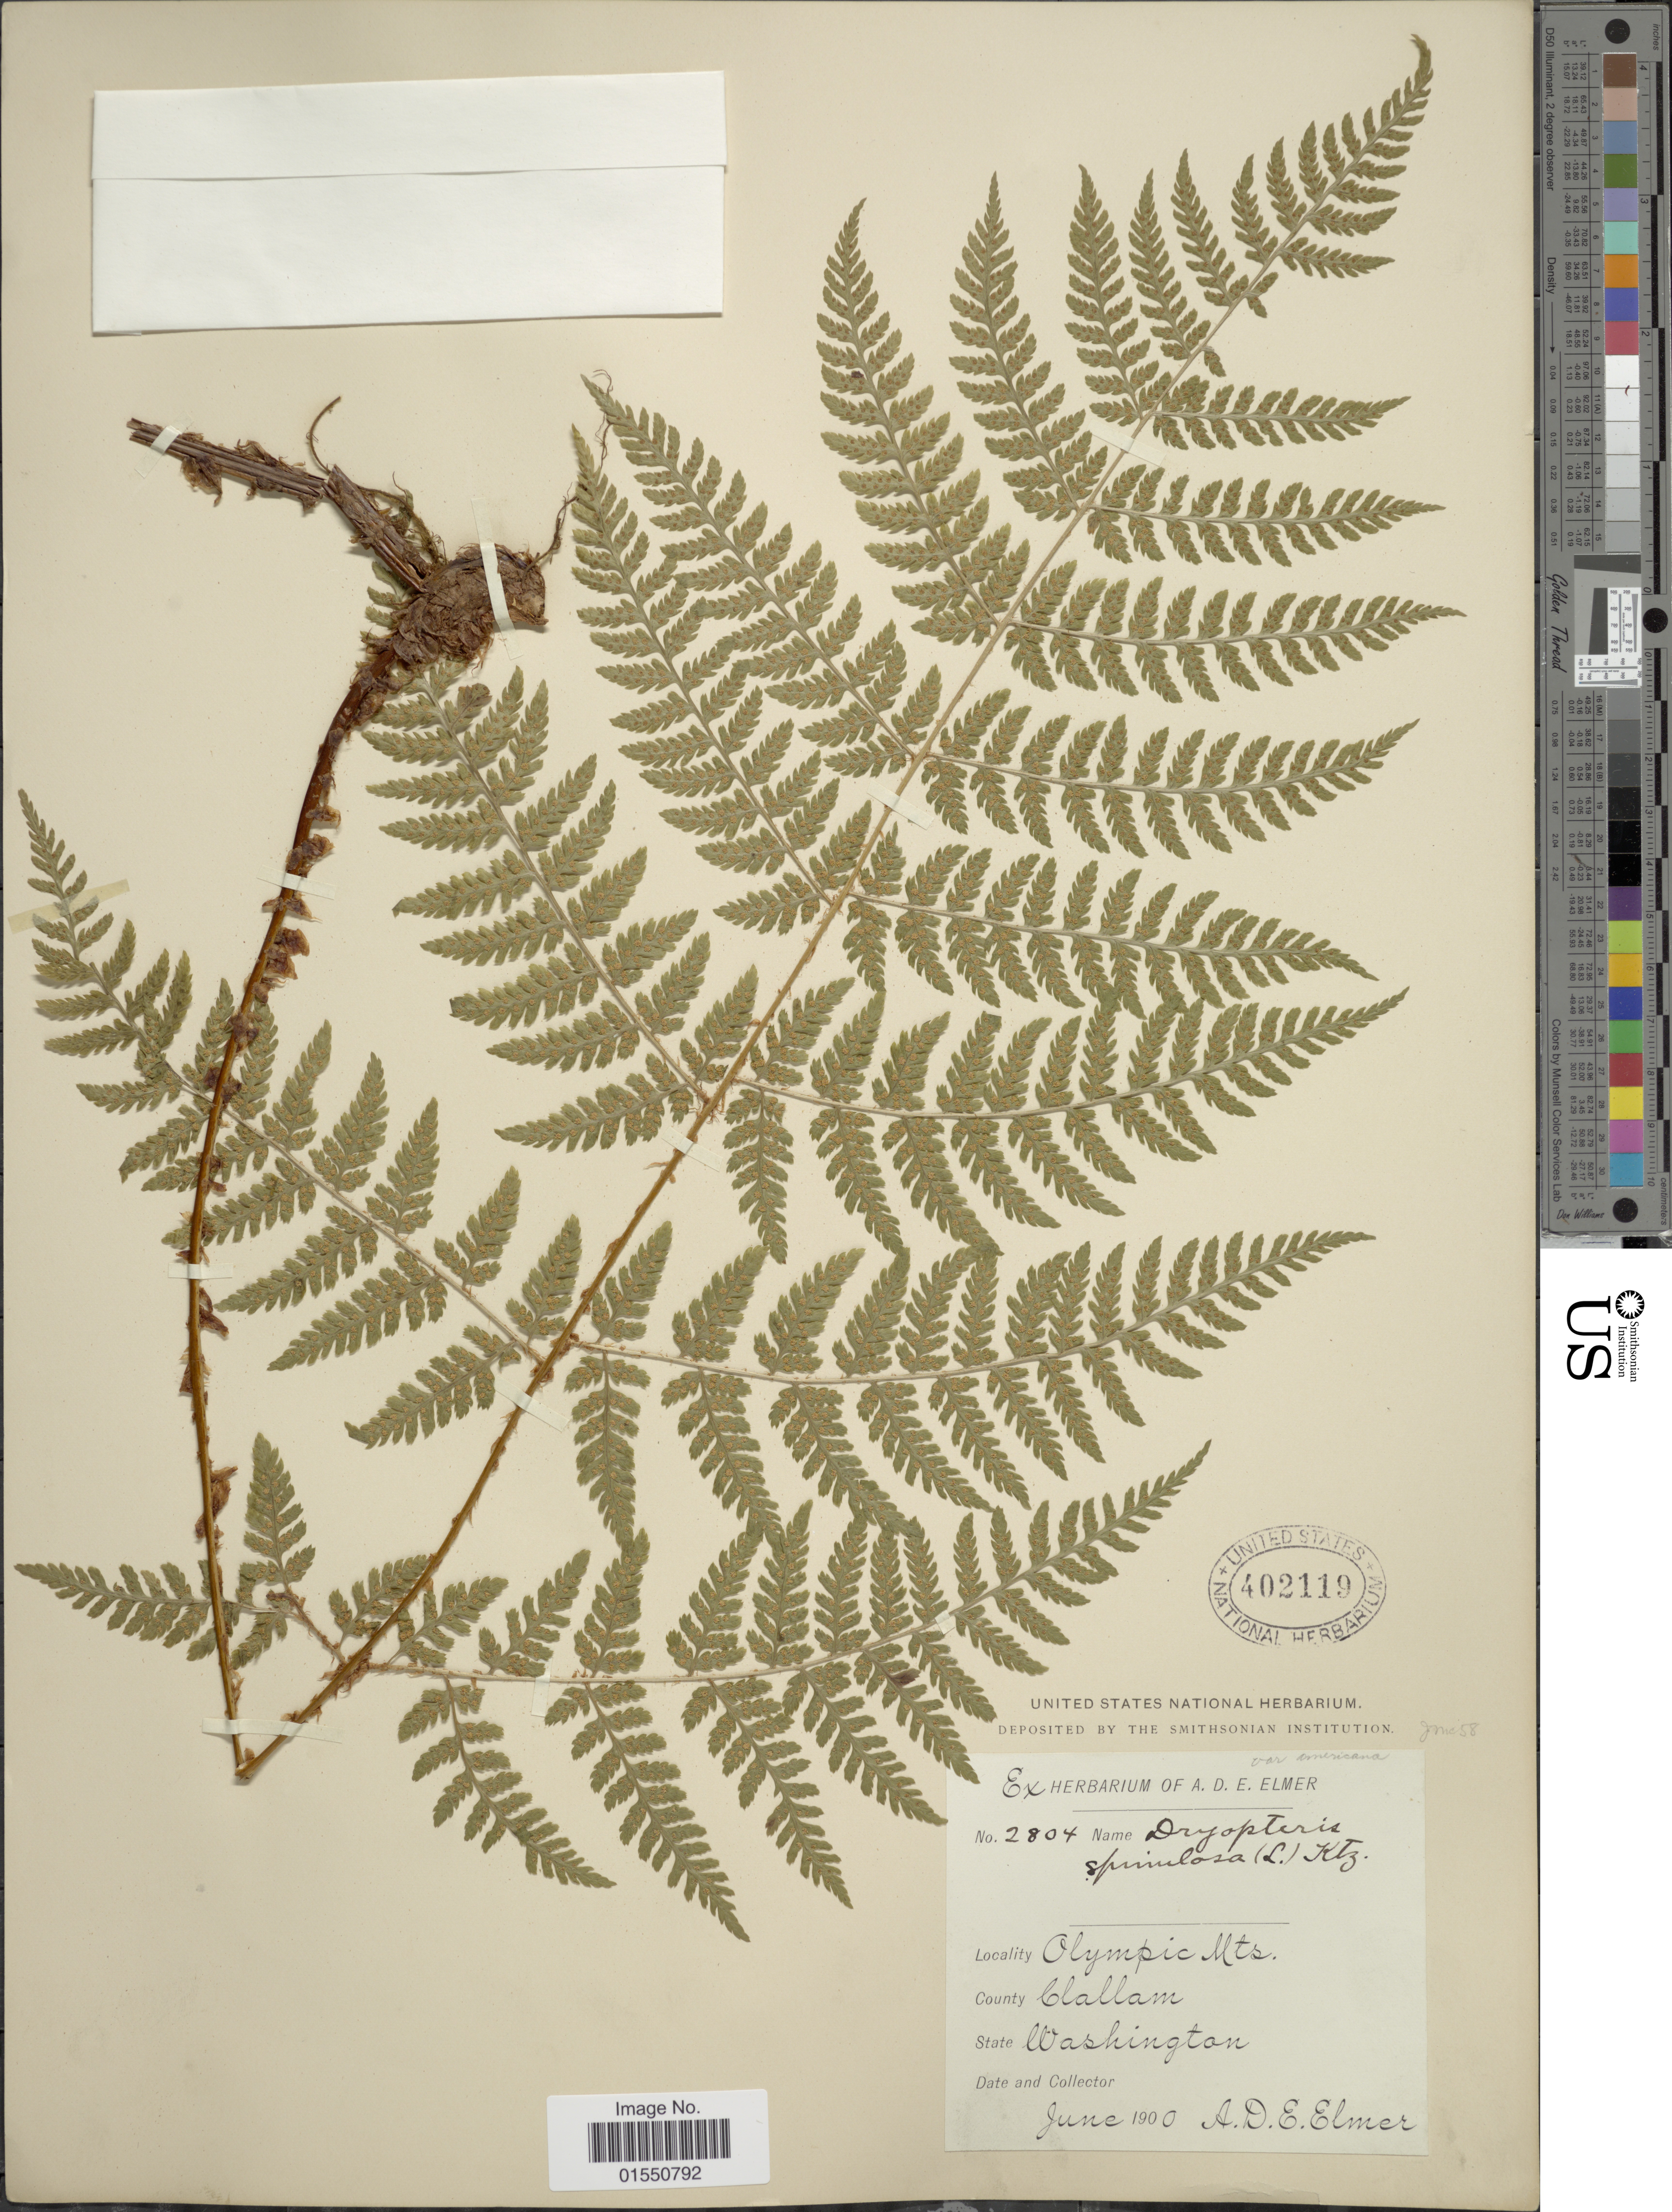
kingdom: Plantae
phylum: Tracheophyta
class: Polypodiopsida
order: Polypodiales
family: Dryopteridaceae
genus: Dryopteris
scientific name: Dryopteris expansa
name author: (C. Presl) Fraser-Jenk. & Jermy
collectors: A. D. E. Elmer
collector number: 2804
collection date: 1900-06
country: United States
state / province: Washington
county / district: Clallam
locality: Olympic Mts. , County Clallam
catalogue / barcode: US 402119